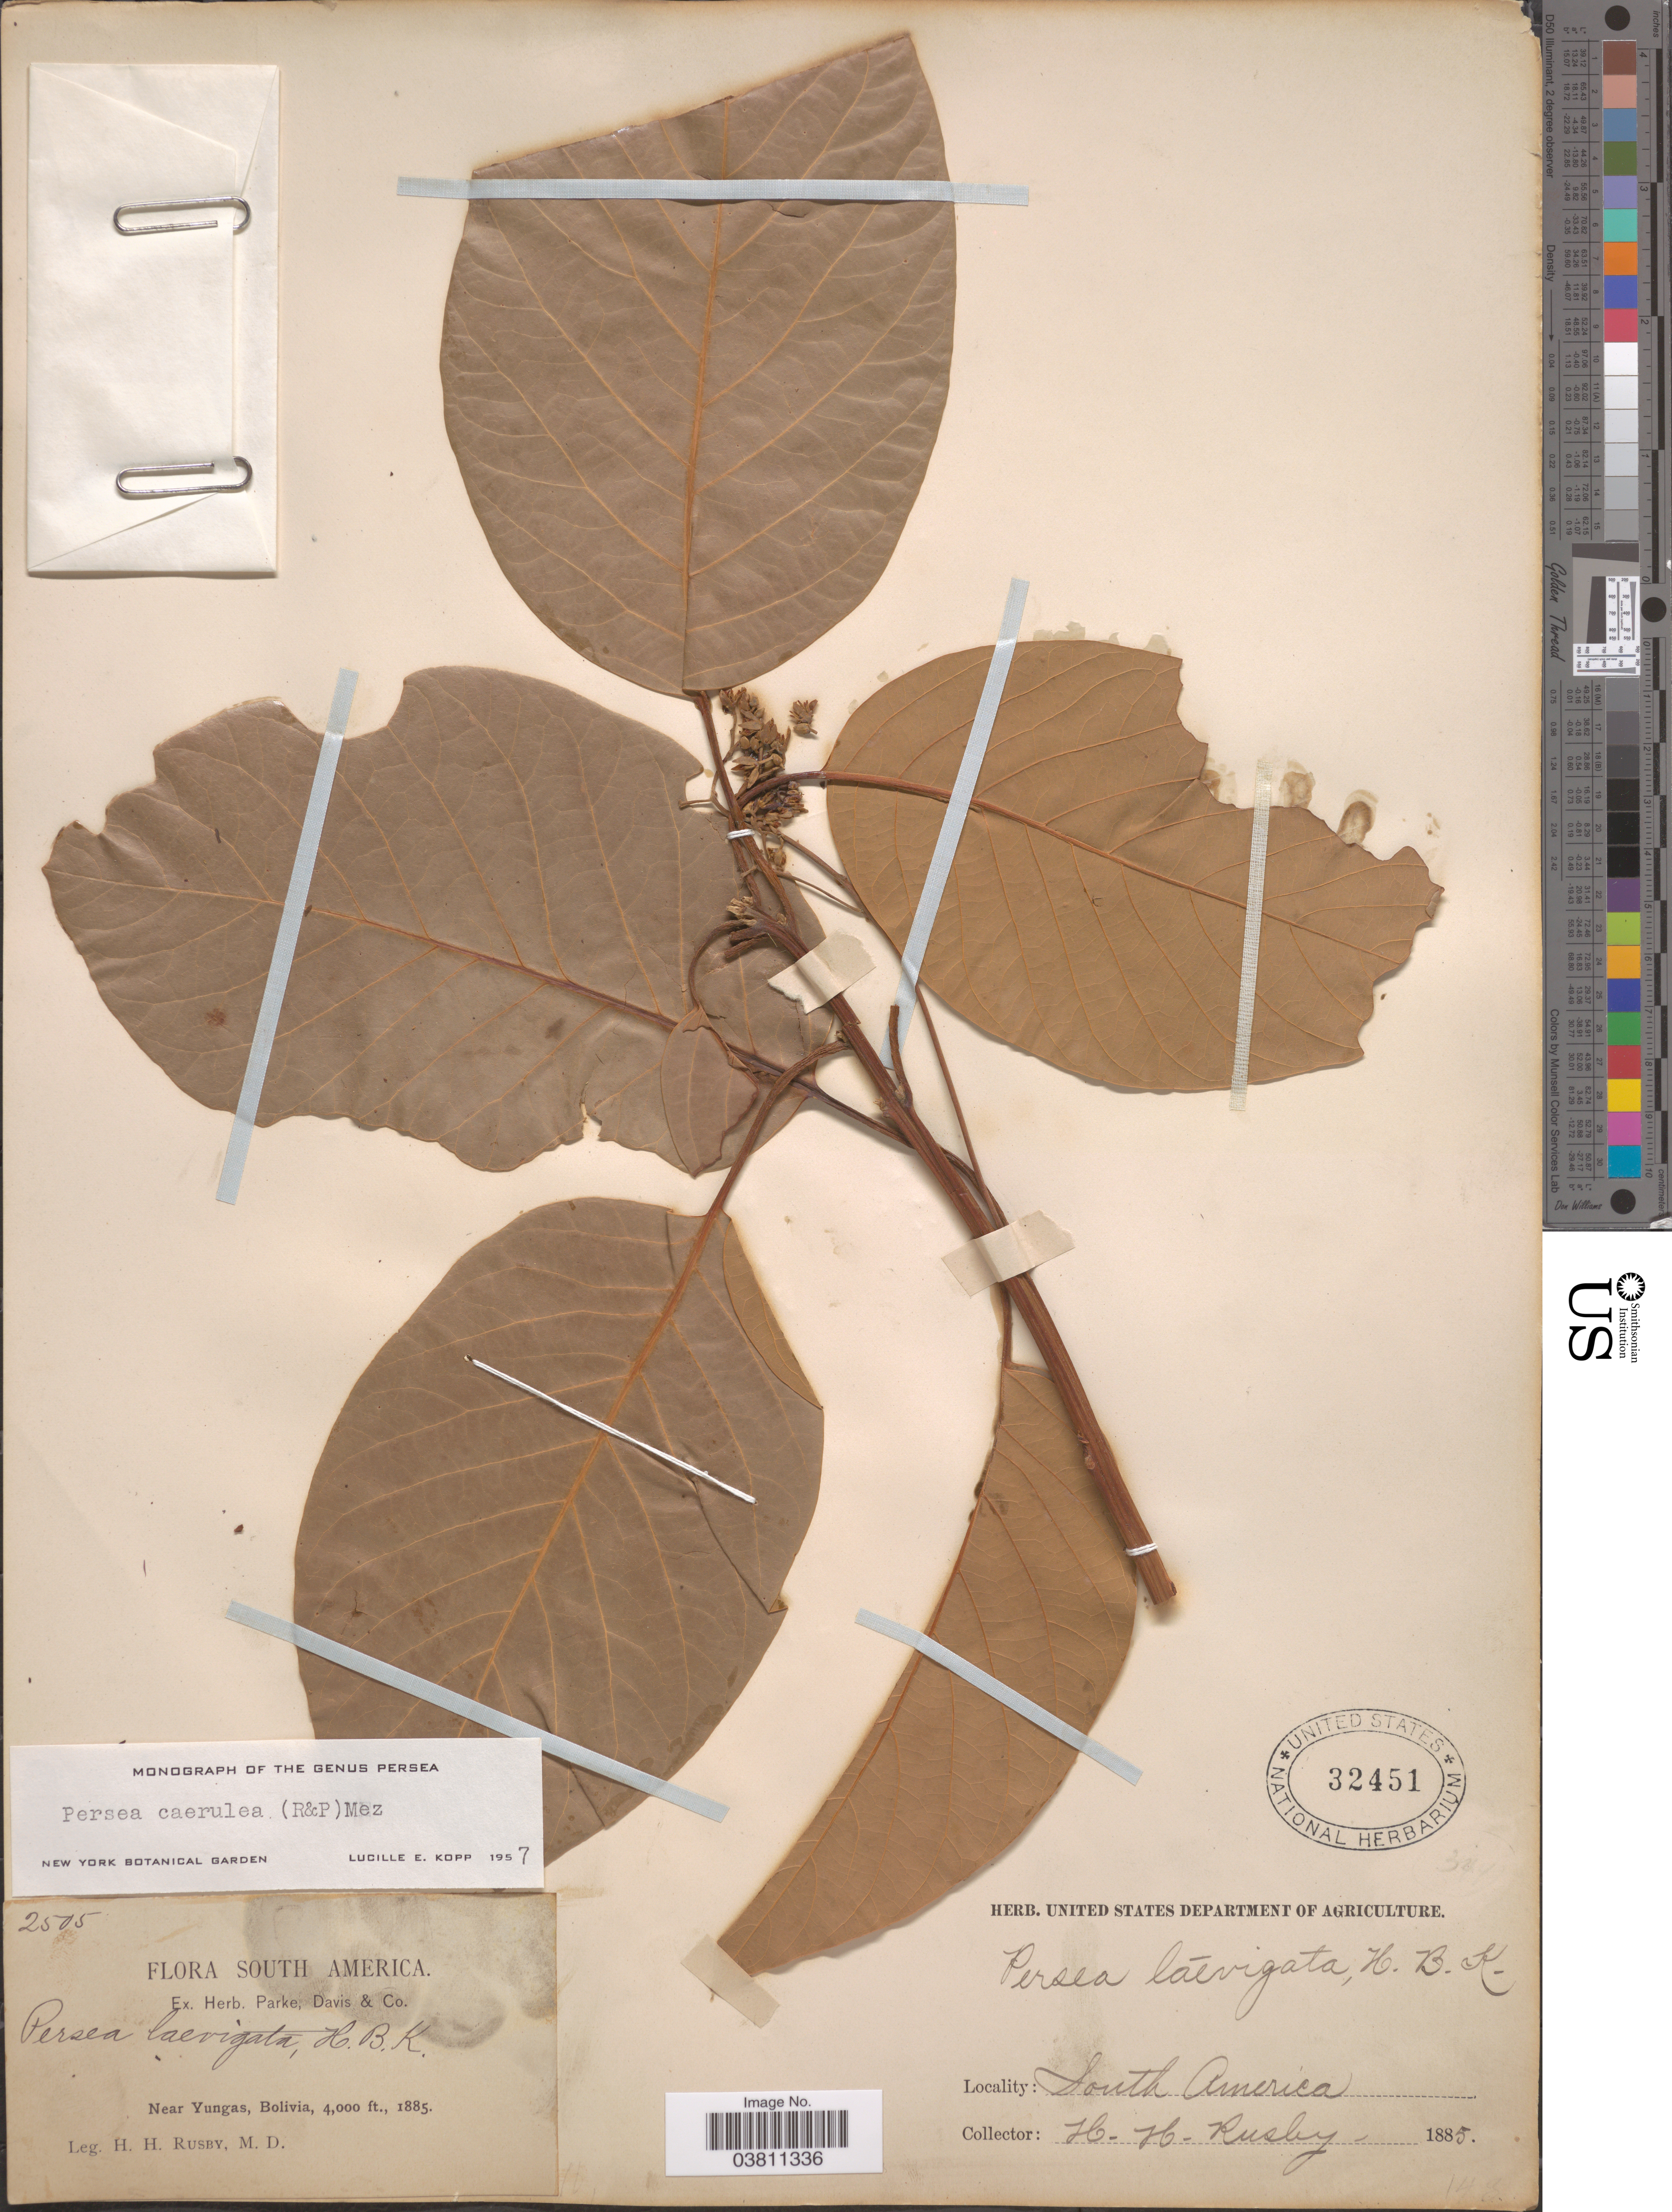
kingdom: Plantae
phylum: Tracheophyta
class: Magnoliopsida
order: Laurales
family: Lauraceae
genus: Persea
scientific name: Persea caerulea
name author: (Ruiz & Pav.) Mez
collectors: H. H. Rusby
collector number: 2505?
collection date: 1885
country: Bolivia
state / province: La Paz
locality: Near Yungas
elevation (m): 1219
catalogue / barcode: US 32451